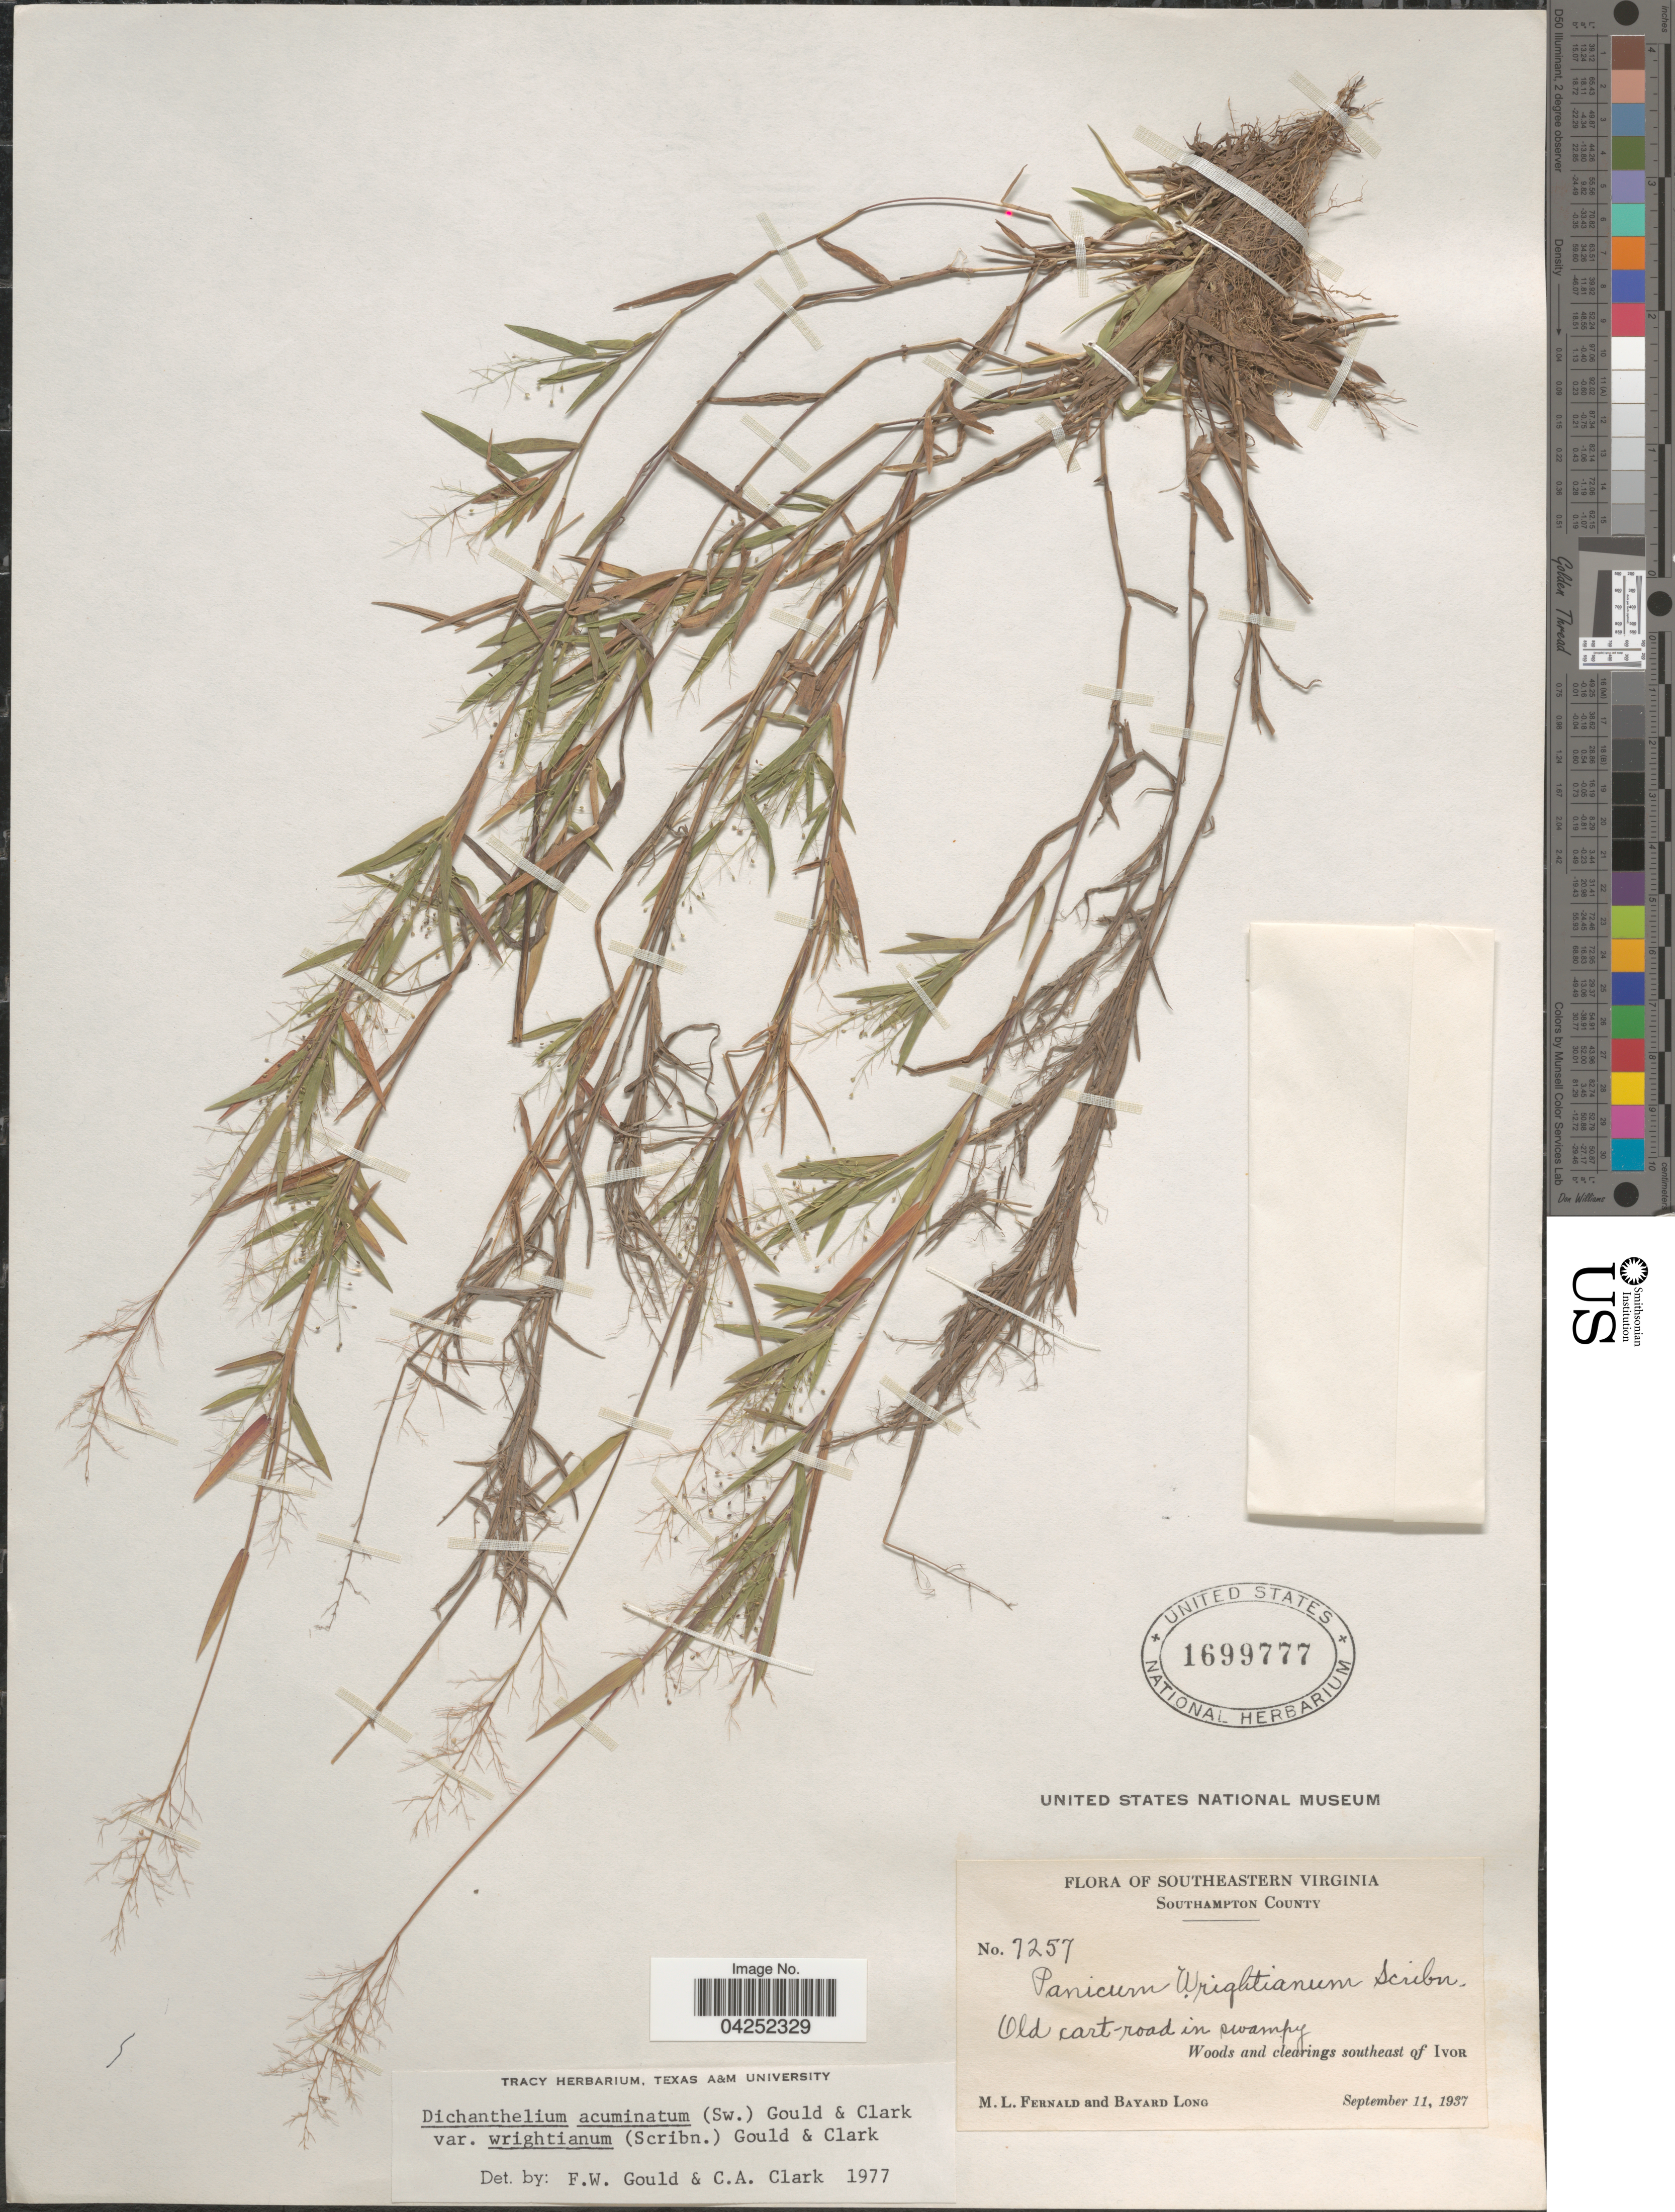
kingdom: Plantae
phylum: Tracheophyta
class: Liliopsida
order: Poales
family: Poaceae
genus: Dichanthelium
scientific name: Dichanthelium acuminatum var. longiligulatum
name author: (Nash) Gould & C.A. Clark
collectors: M. L. Fernald & B. Long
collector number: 7257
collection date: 1937-09-11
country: United States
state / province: Virginia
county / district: Southampton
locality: Southeastern Virginia. Southampton County. Old cart-road in swampy woods and clearings southeast of Ivor.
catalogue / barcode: US 1699777